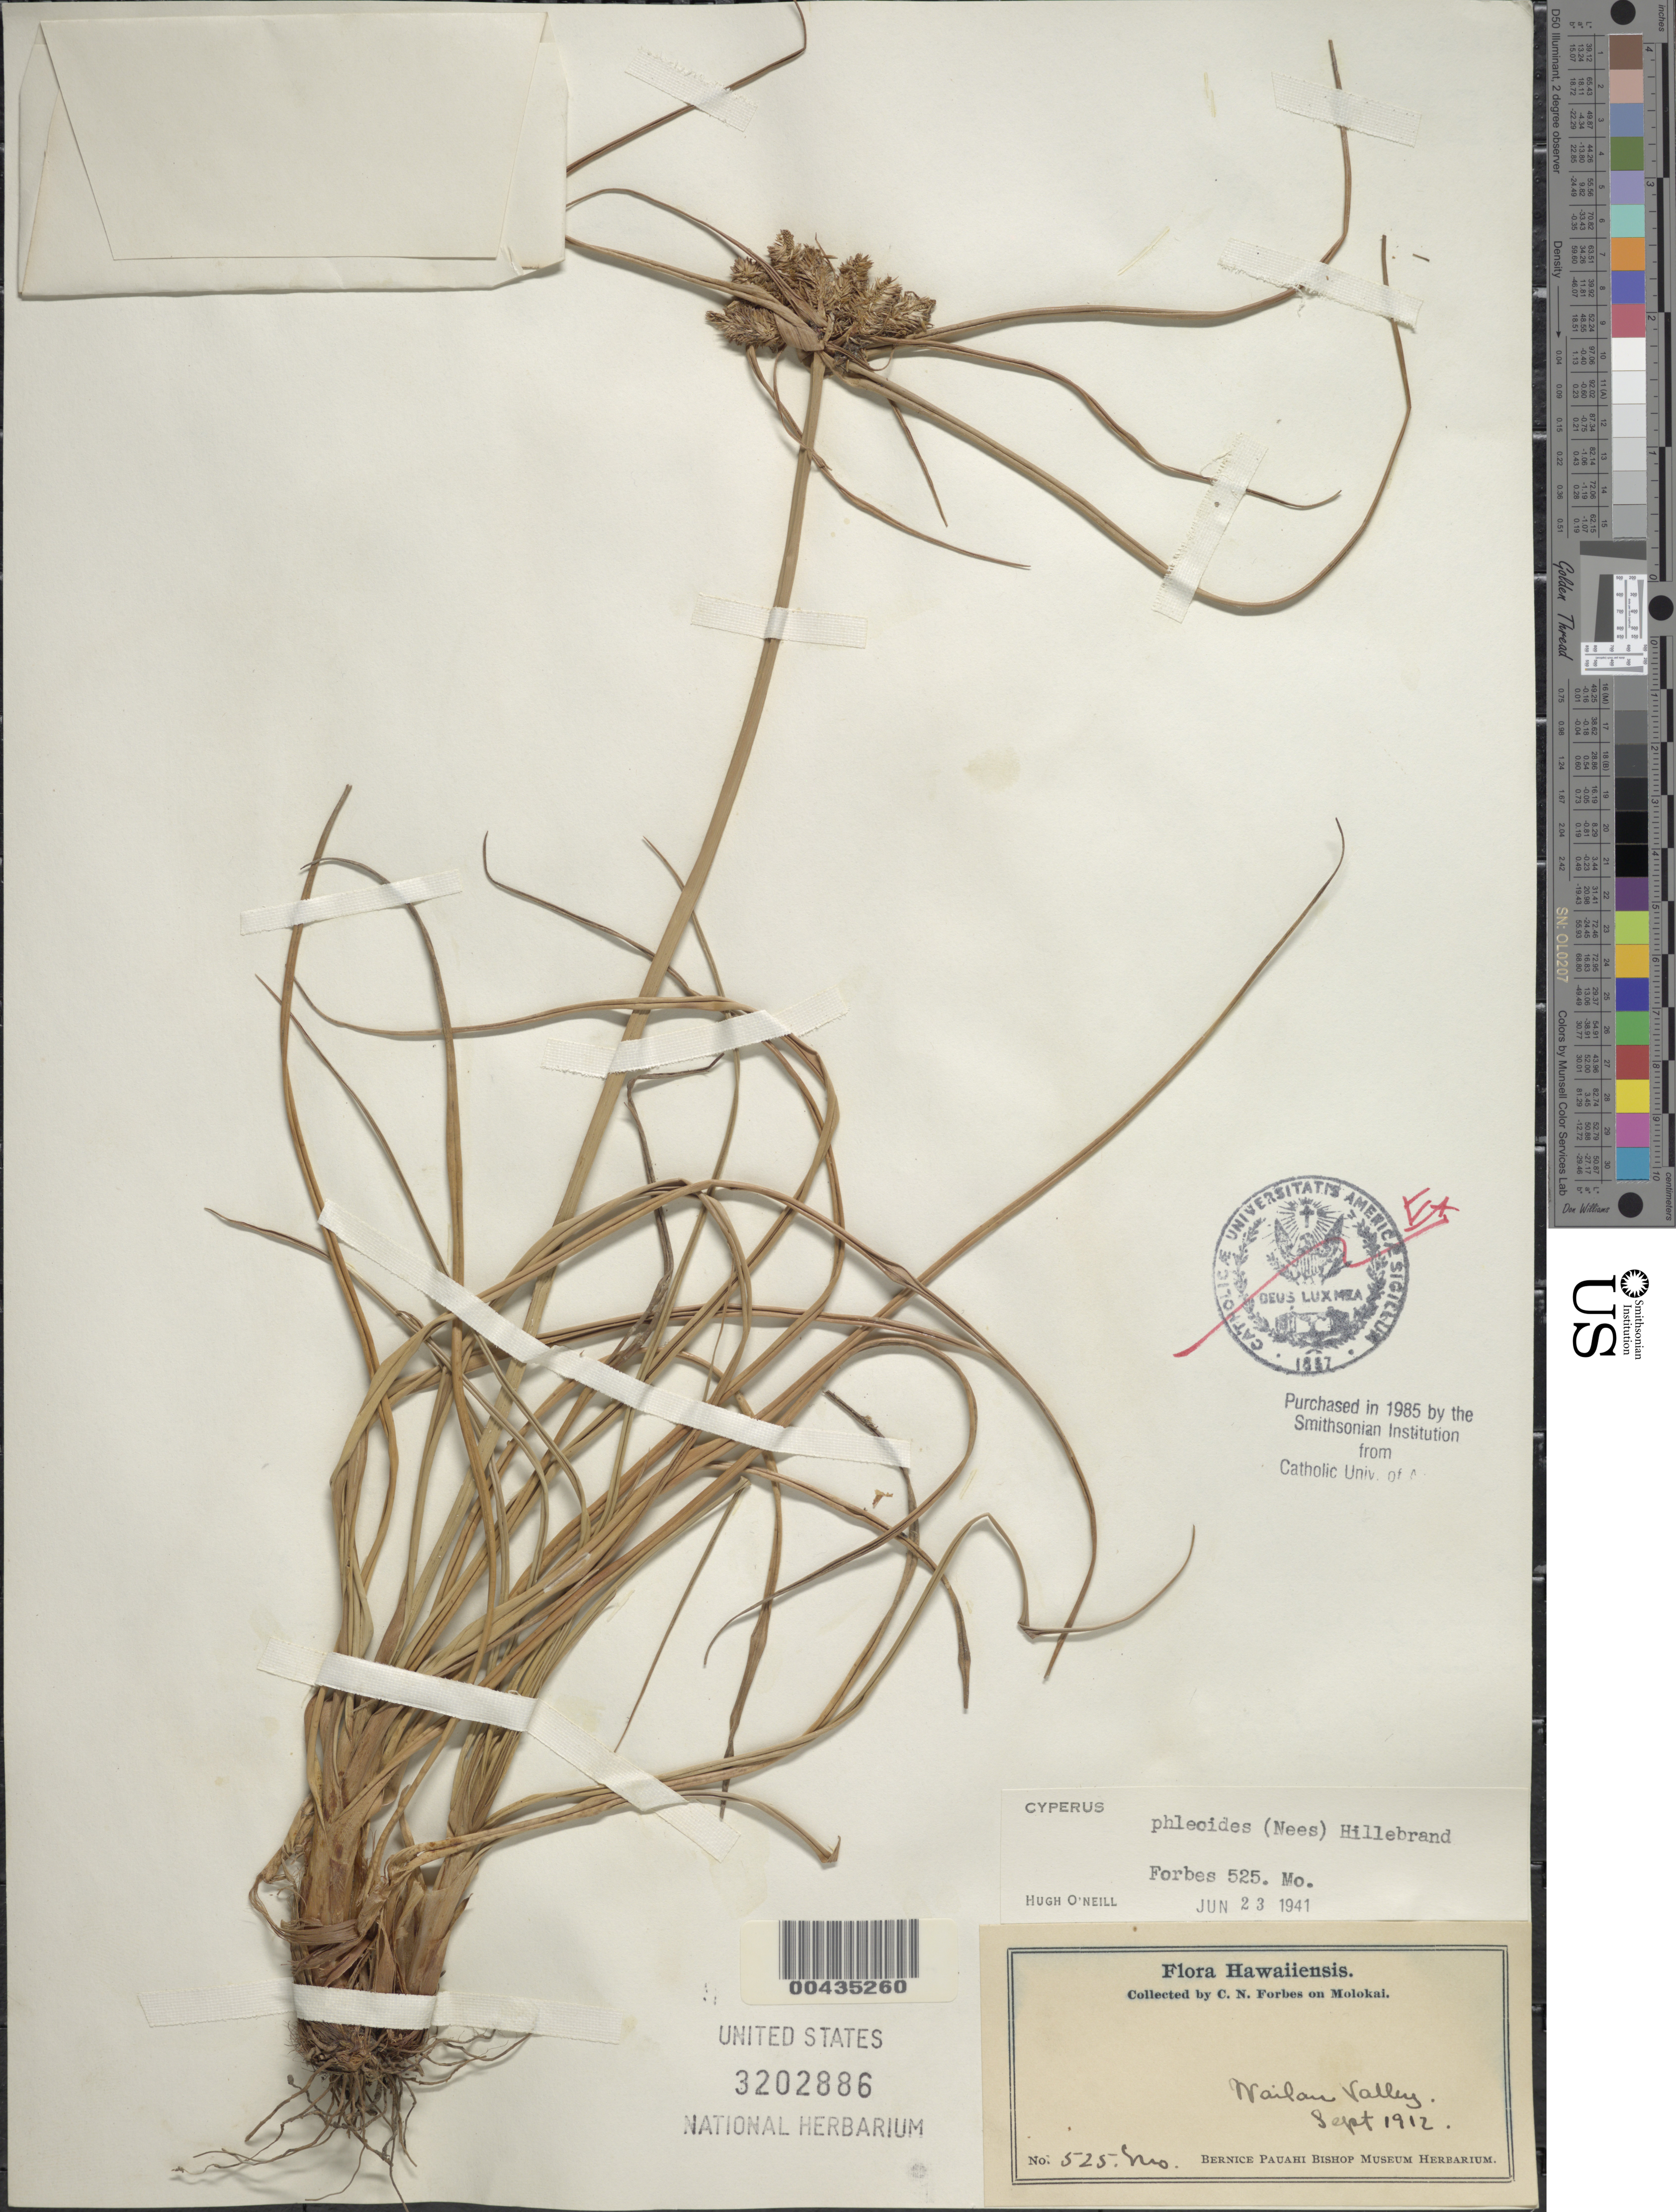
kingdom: Plantae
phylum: Tracheophyta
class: Liliopsida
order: Poales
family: Cyperaceae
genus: Cyperus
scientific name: Cyperus phleoides var. phleoides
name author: (Nees ex Kunth) Hillebr.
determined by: Strong, Mark T., (BOT), Smithsonian Institution - National Museum of Natural History (UNITED STATES)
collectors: C. N. Forbes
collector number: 525.Mo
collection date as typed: Sep 1912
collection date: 1912-09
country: United States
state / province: Hawaii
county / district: Maui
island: Moloka'i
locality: Wailau Valley, Molokai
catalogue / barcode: US 3202886